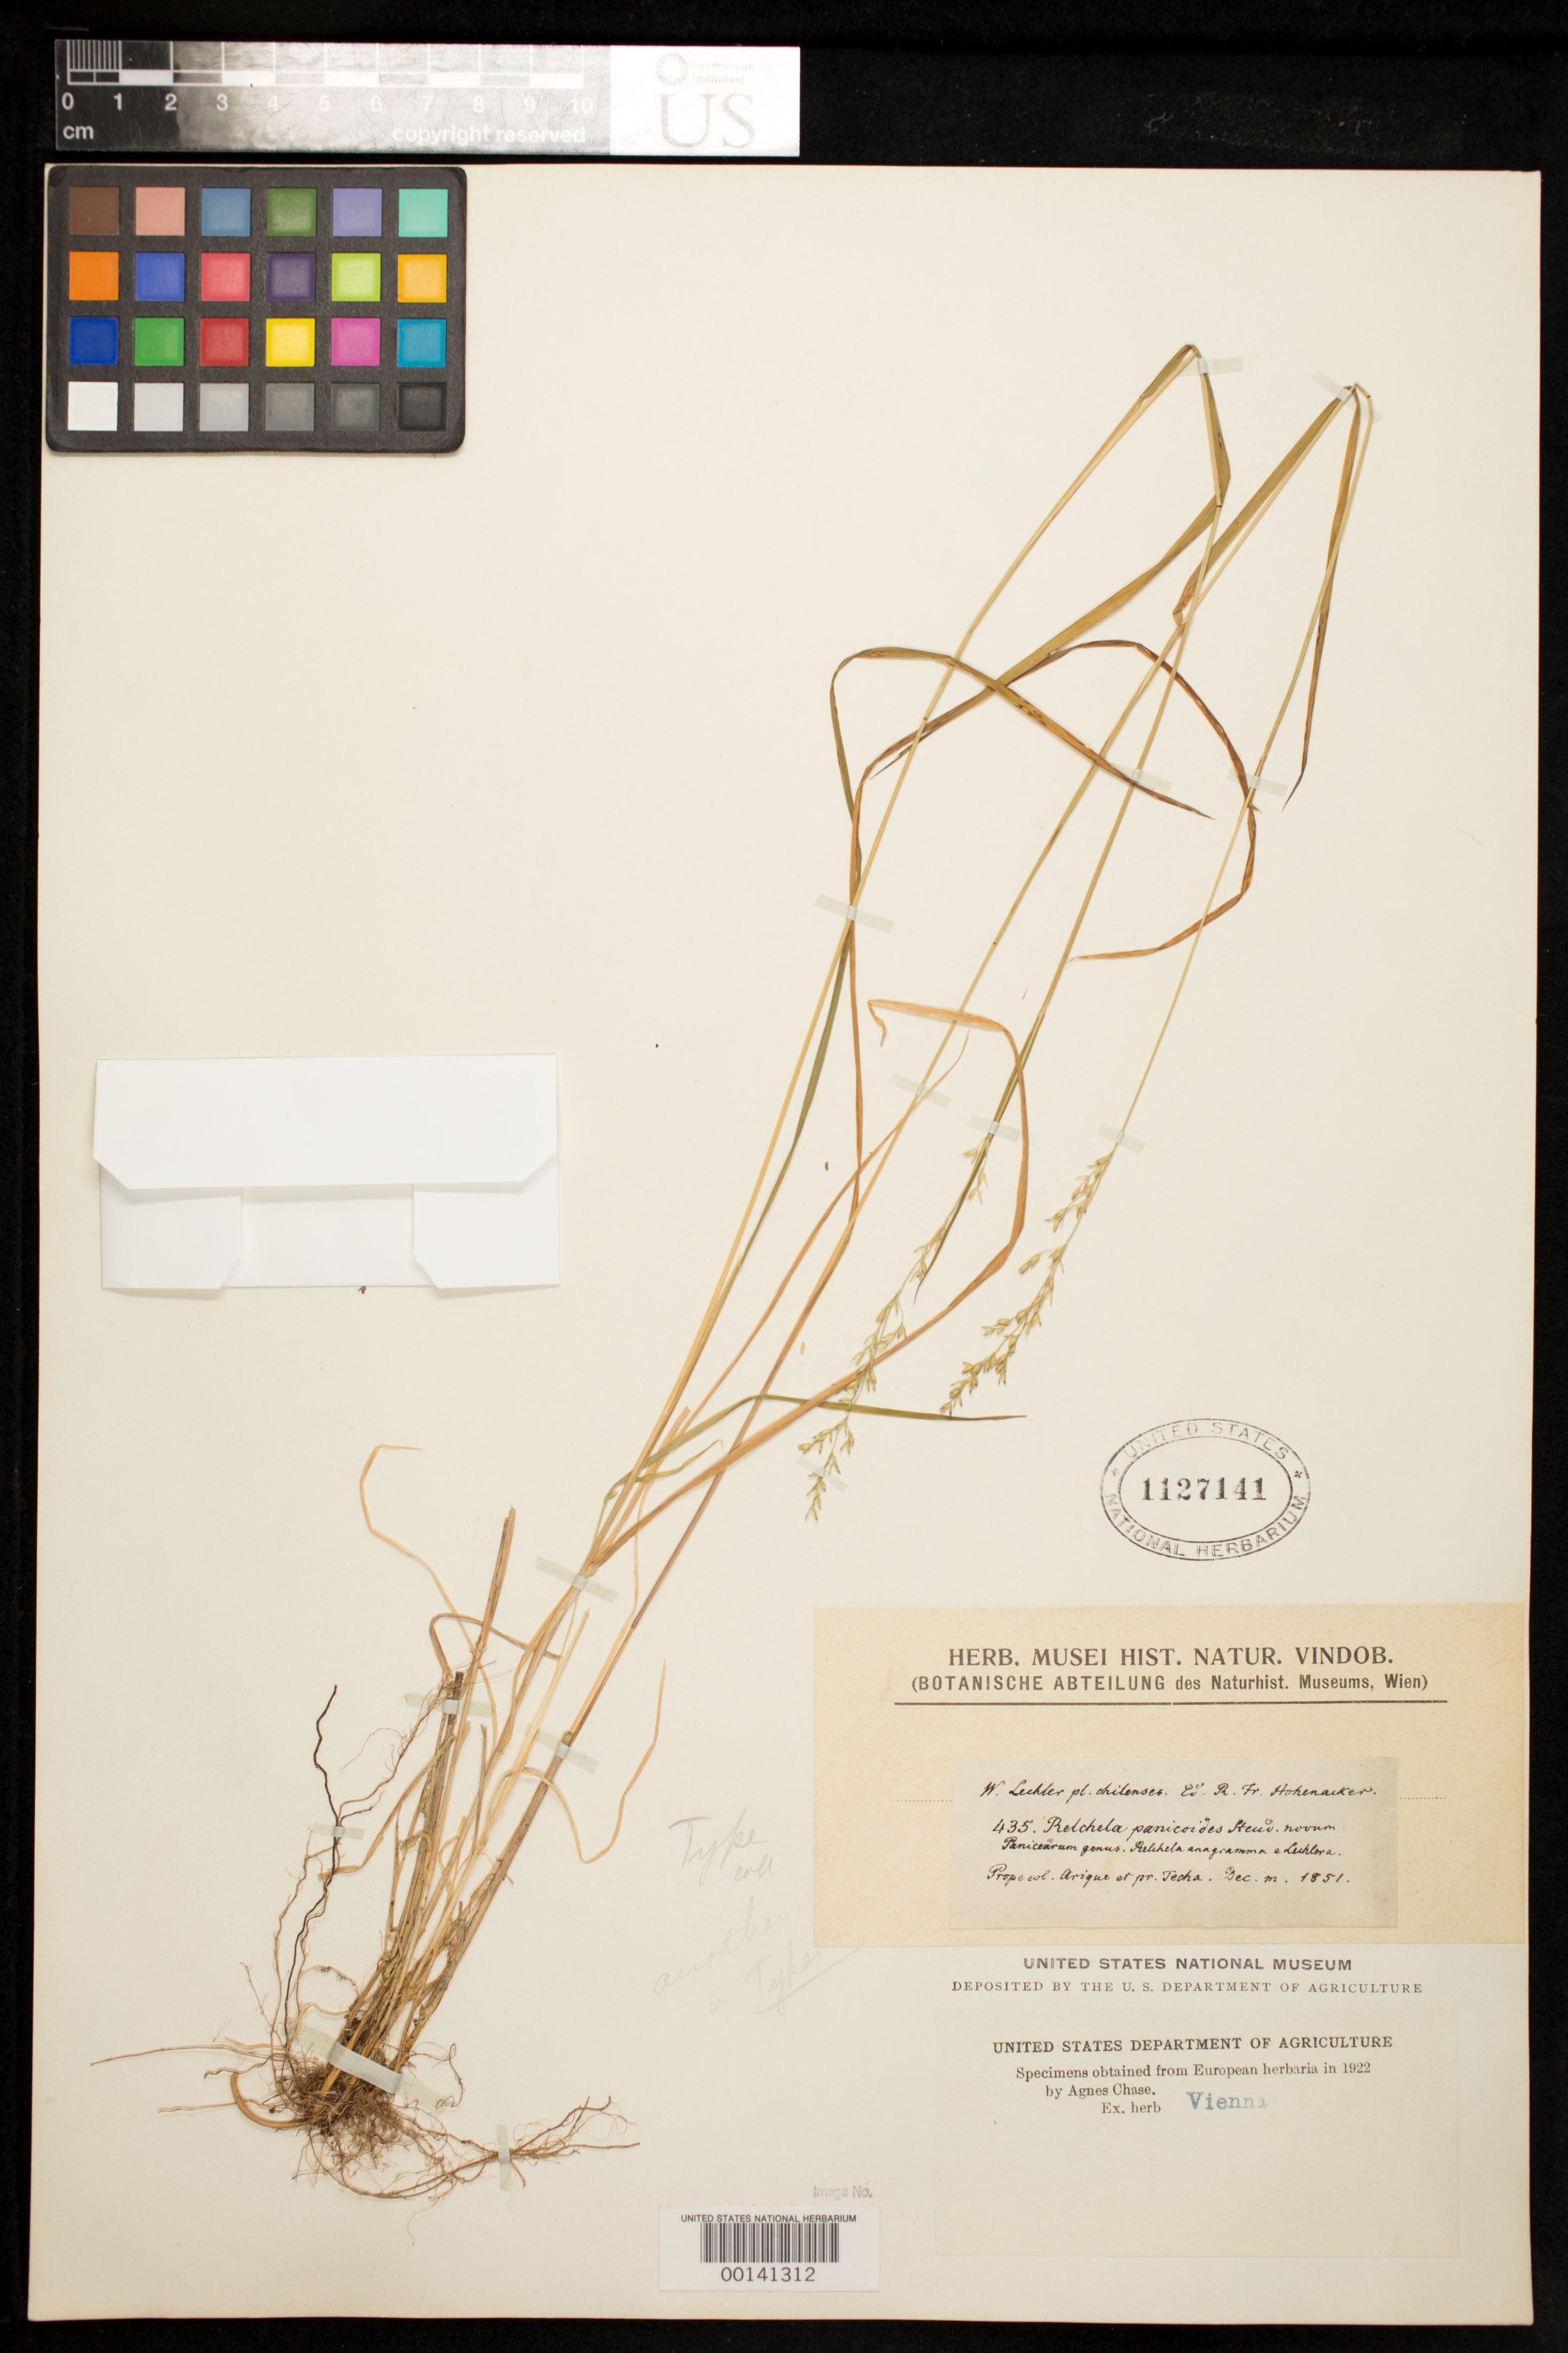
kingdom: Plantae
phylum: Tracheophyta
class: Liliopsida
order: Poales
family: Poaceae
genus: Relchela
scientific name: Relchela panicoides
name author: Steud.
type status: Isosyntype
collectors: W. Lechler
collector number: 435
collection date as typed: Dec 1851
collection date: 1851-12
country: Chile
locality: Prope col. Arique et pr. Techa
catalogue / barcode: US 1127141